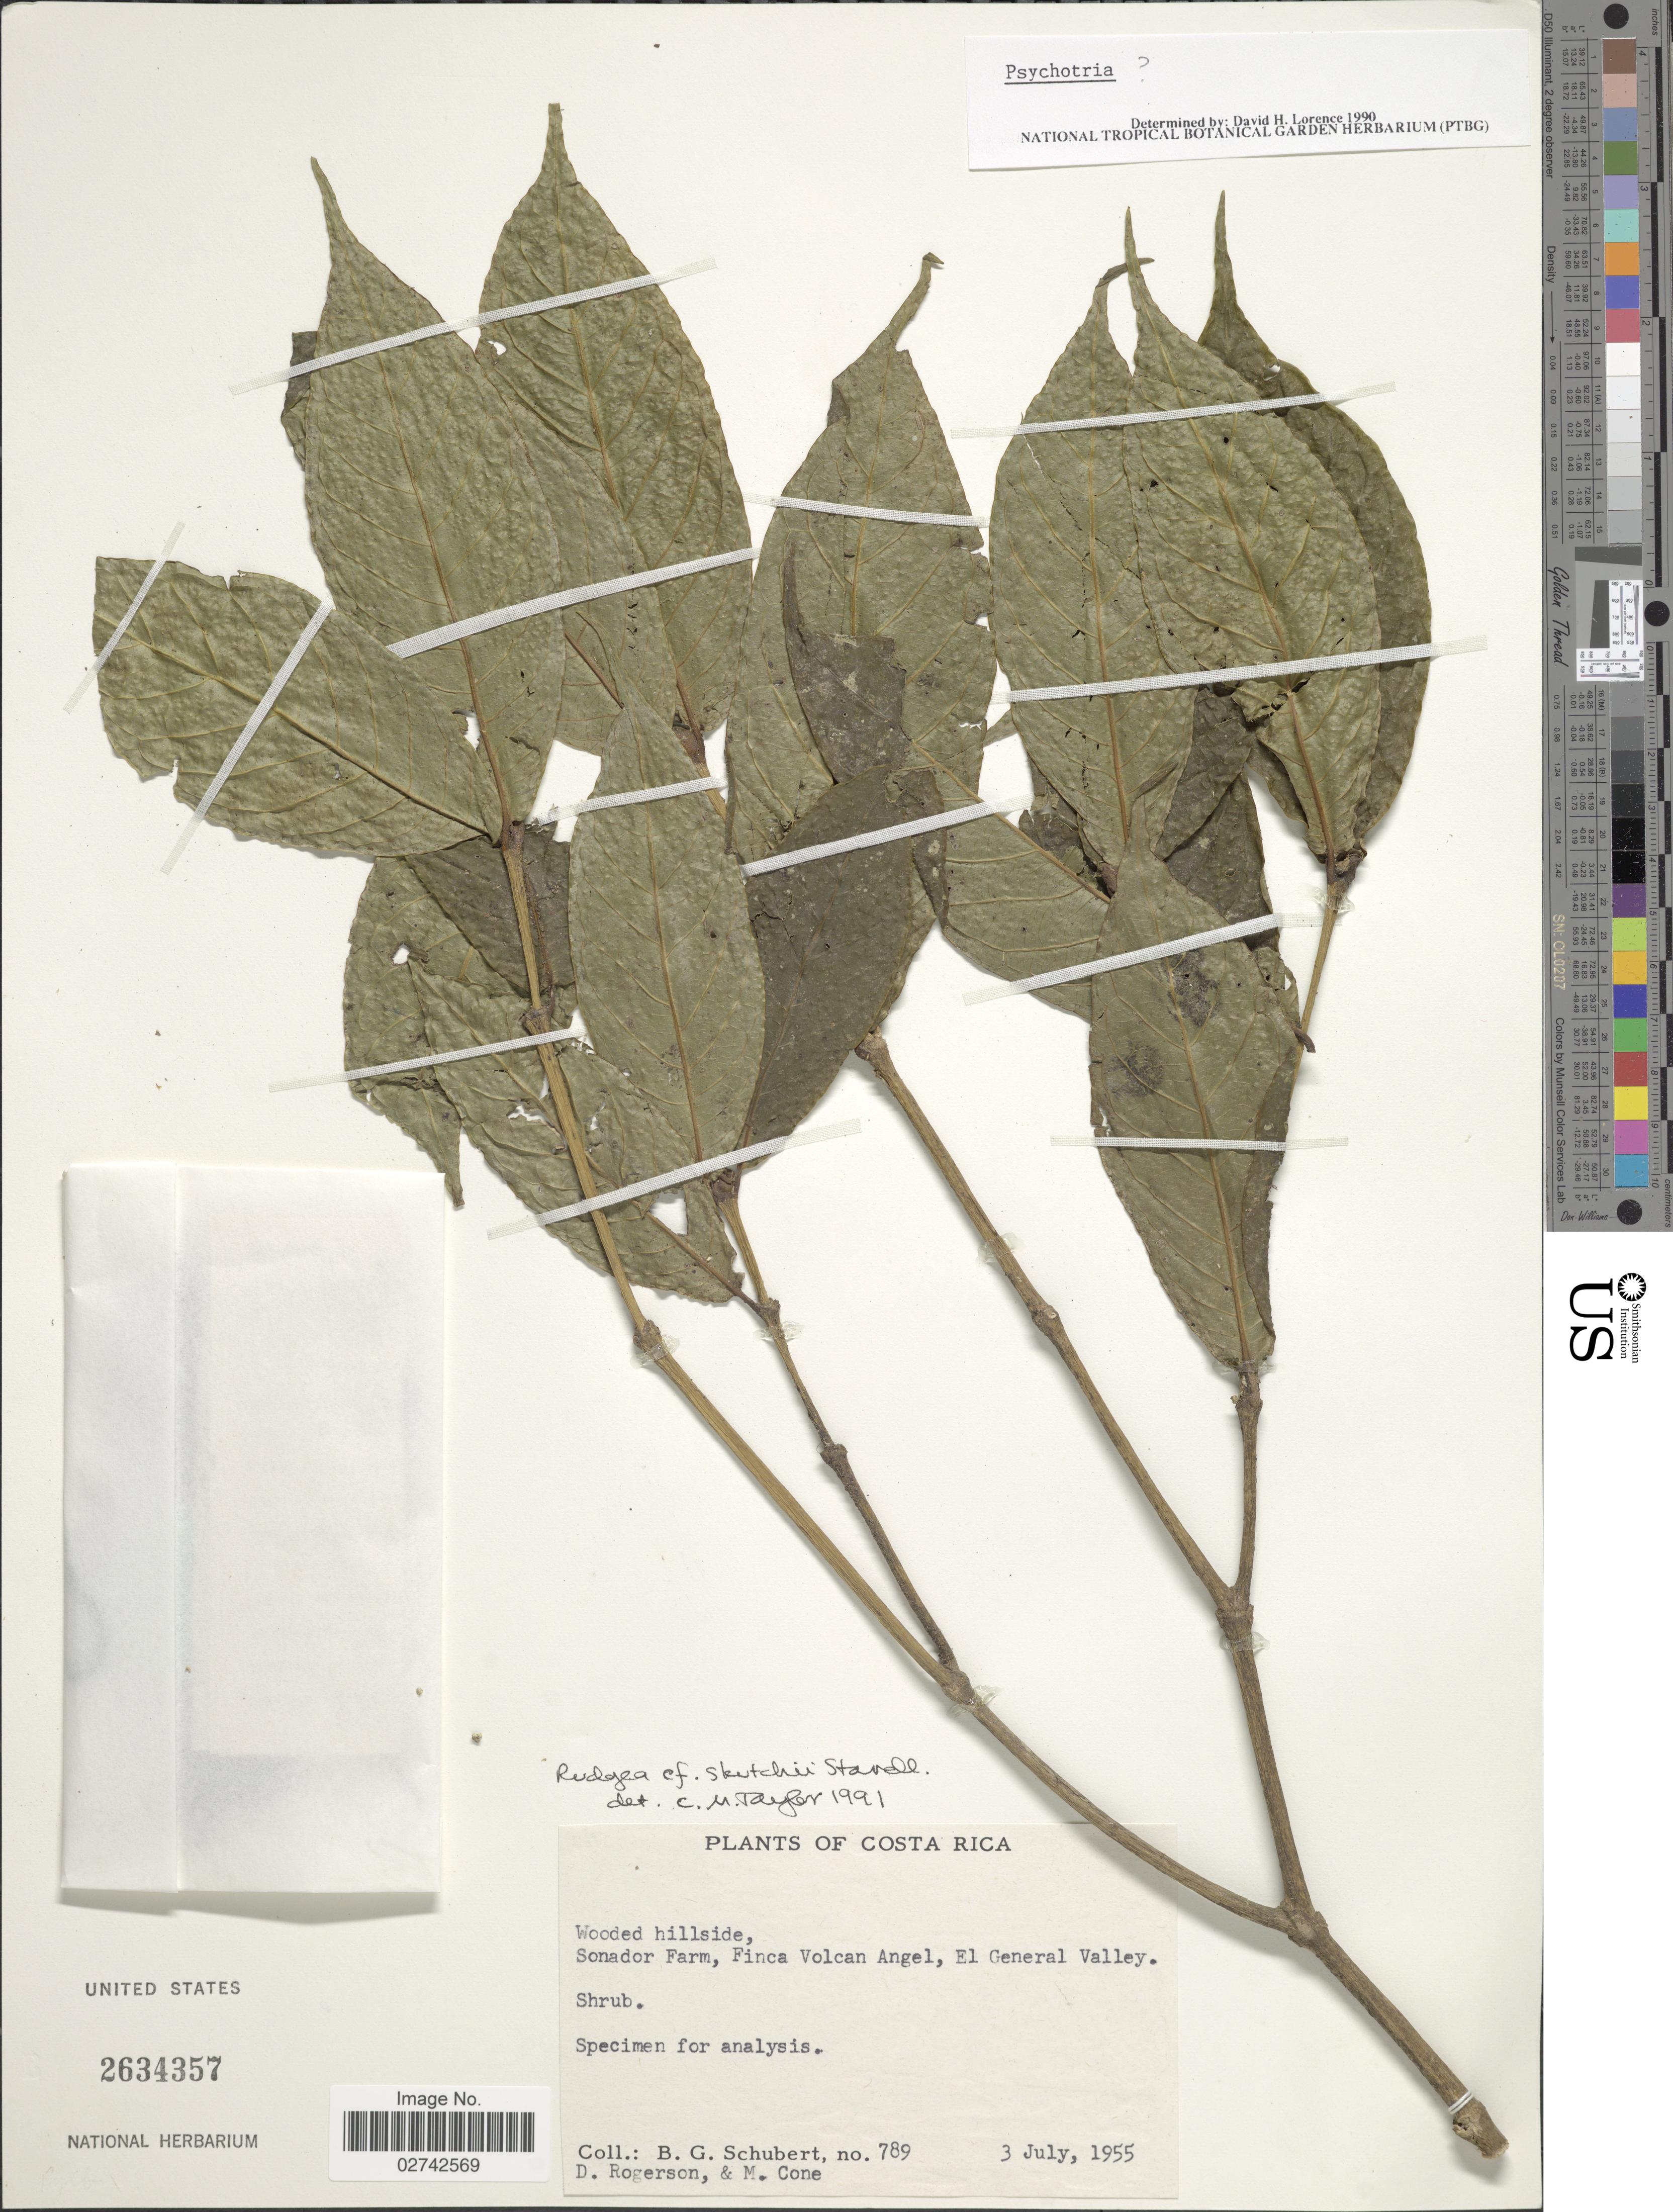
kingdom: Plantae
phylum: Tracheophyta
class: Magnoliopsida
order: Gentianales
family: Rubiaceae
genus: Rudgea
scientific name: Rudgea skutchii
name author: Standl.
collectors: B. Schubert, D. Rogerson & M. Cone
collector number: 789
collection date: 1955-07-03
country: Costa Rica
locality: Wooded hillside, Sonador Farm, Finca Volcan Angel, El General Valley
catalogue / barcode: US 2634357